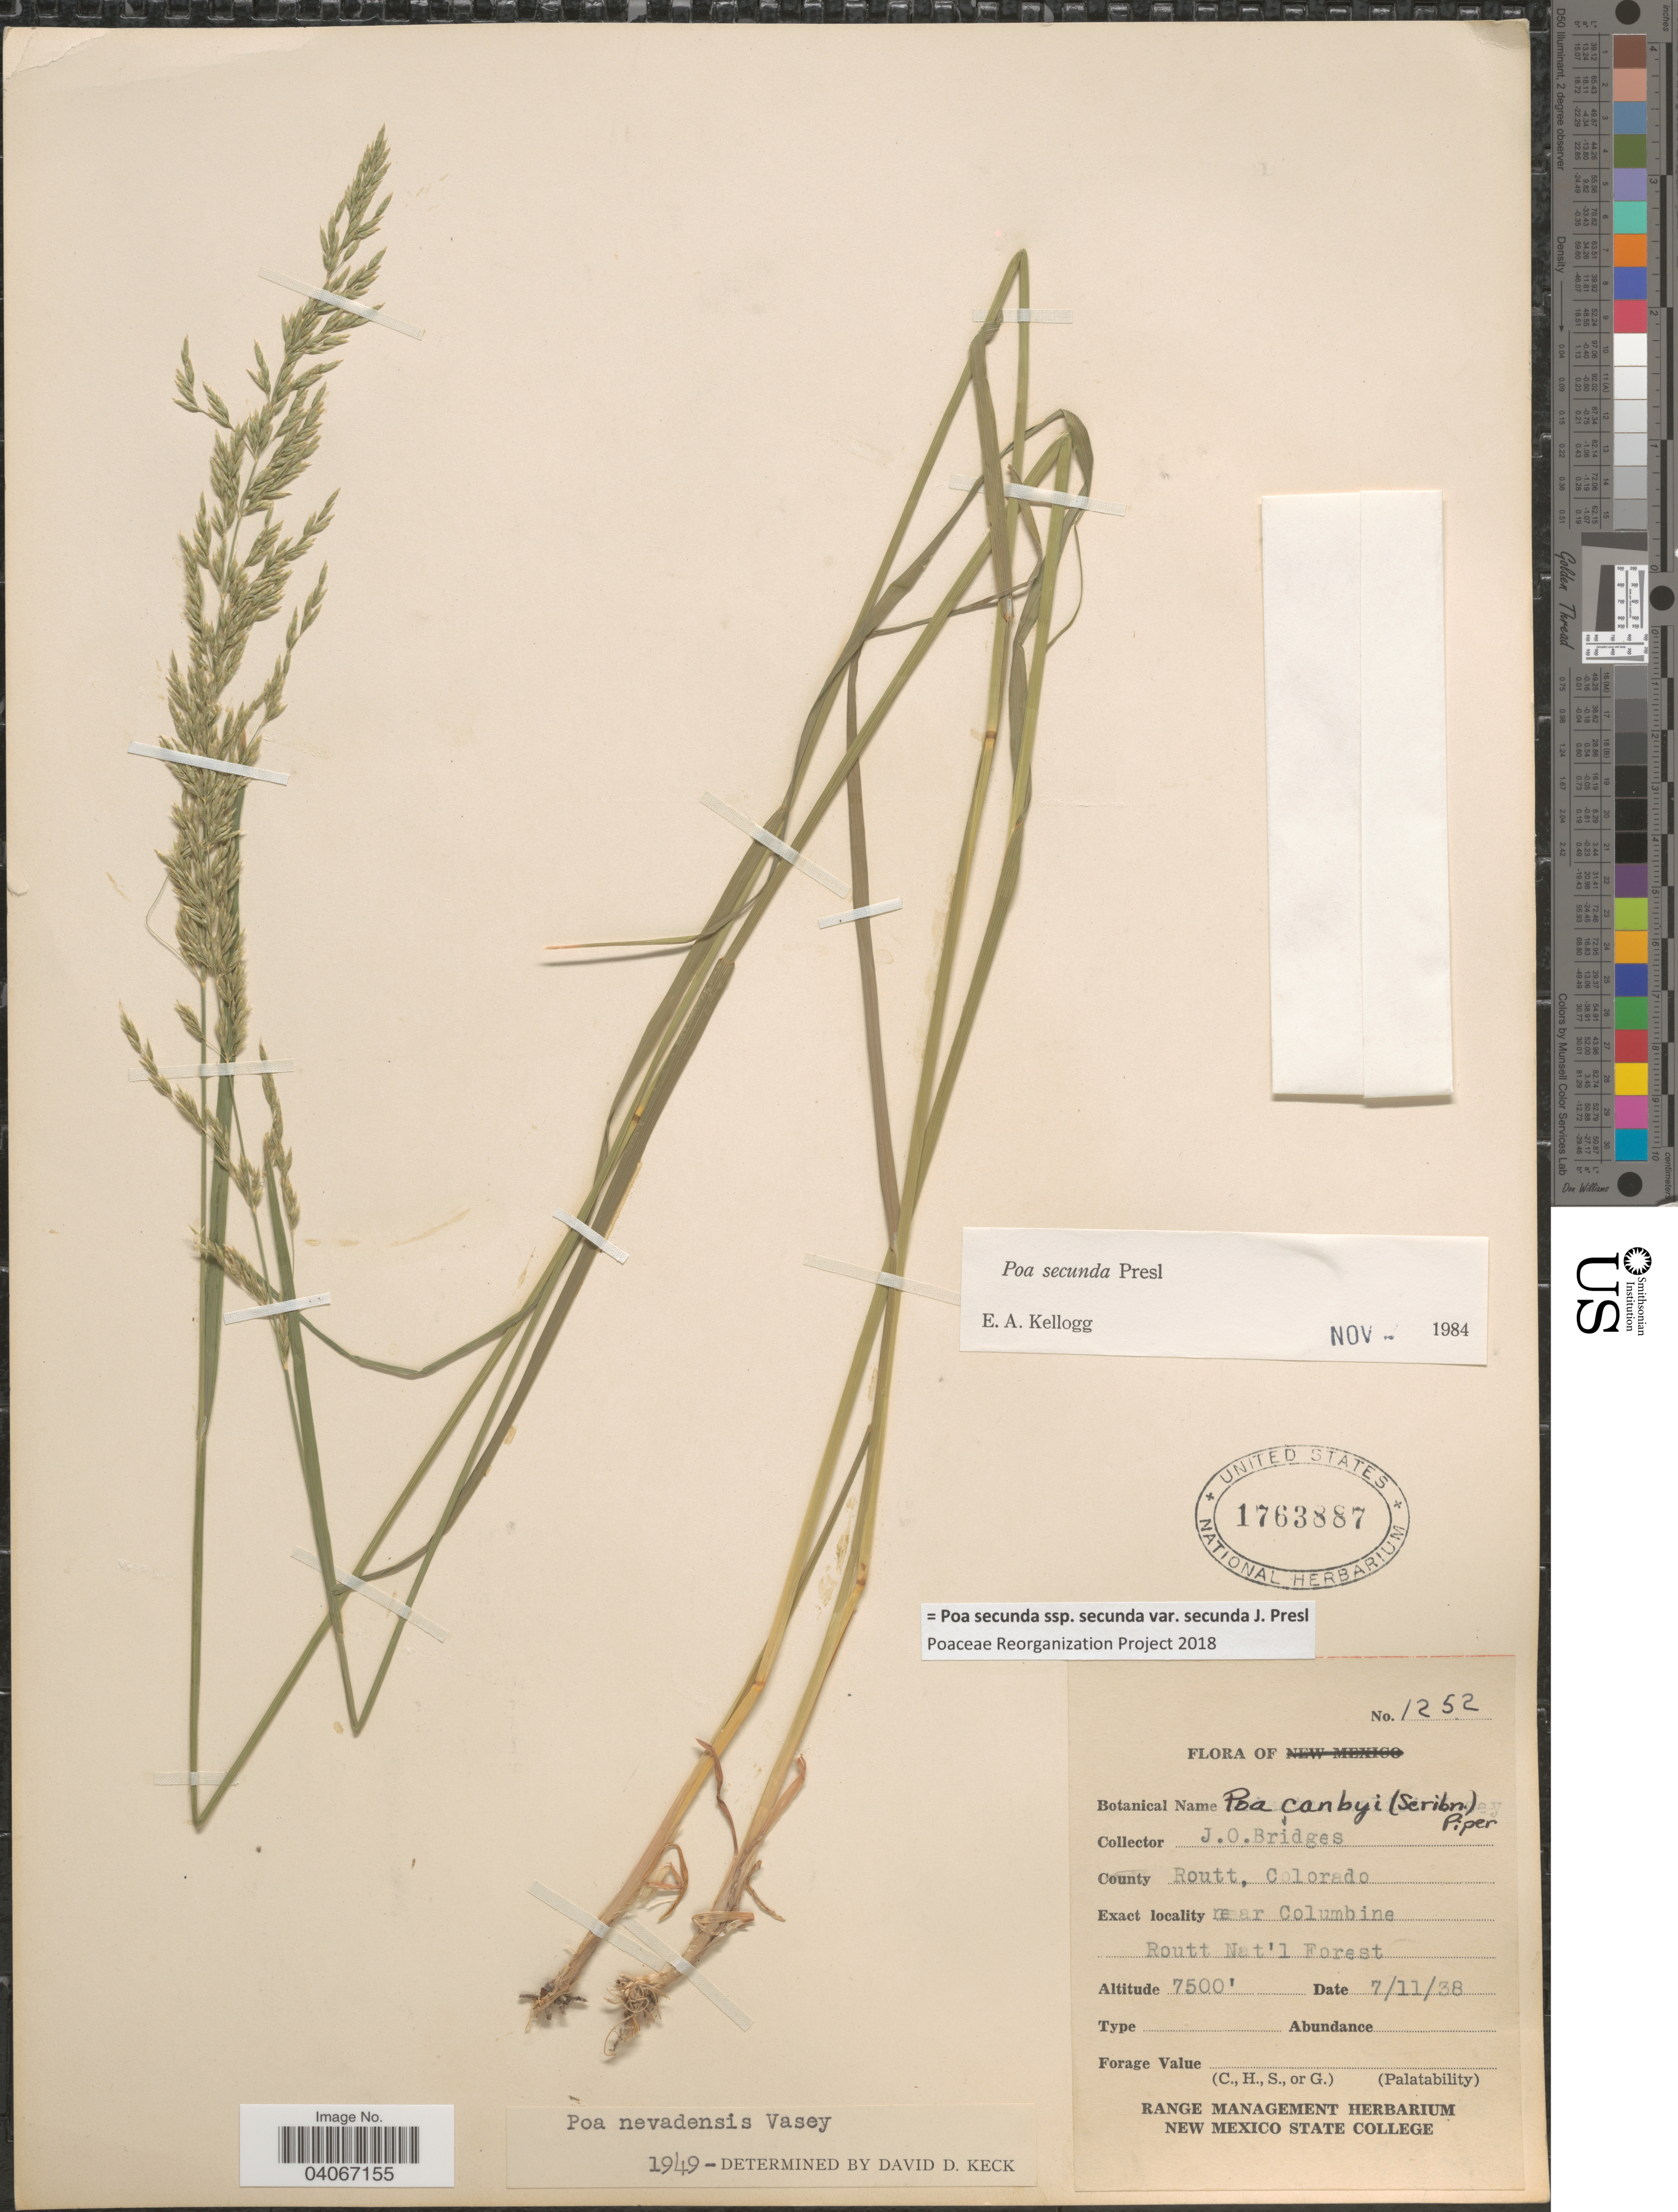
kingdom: Plantae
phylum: Tracheophyta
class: Liliopsida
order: Poales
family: Poaceae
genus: Poa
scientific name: Poa secunda subsp. secunda var. secunda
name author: J. Presl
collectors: J. Bridges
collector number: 1252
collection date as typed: Transcribed d/m/y: 11/7/38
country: United States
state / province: Colorado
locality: County Routt. Near Columbine. Routt Nat'l Forest.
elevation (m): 2286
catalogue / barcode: US 1763887